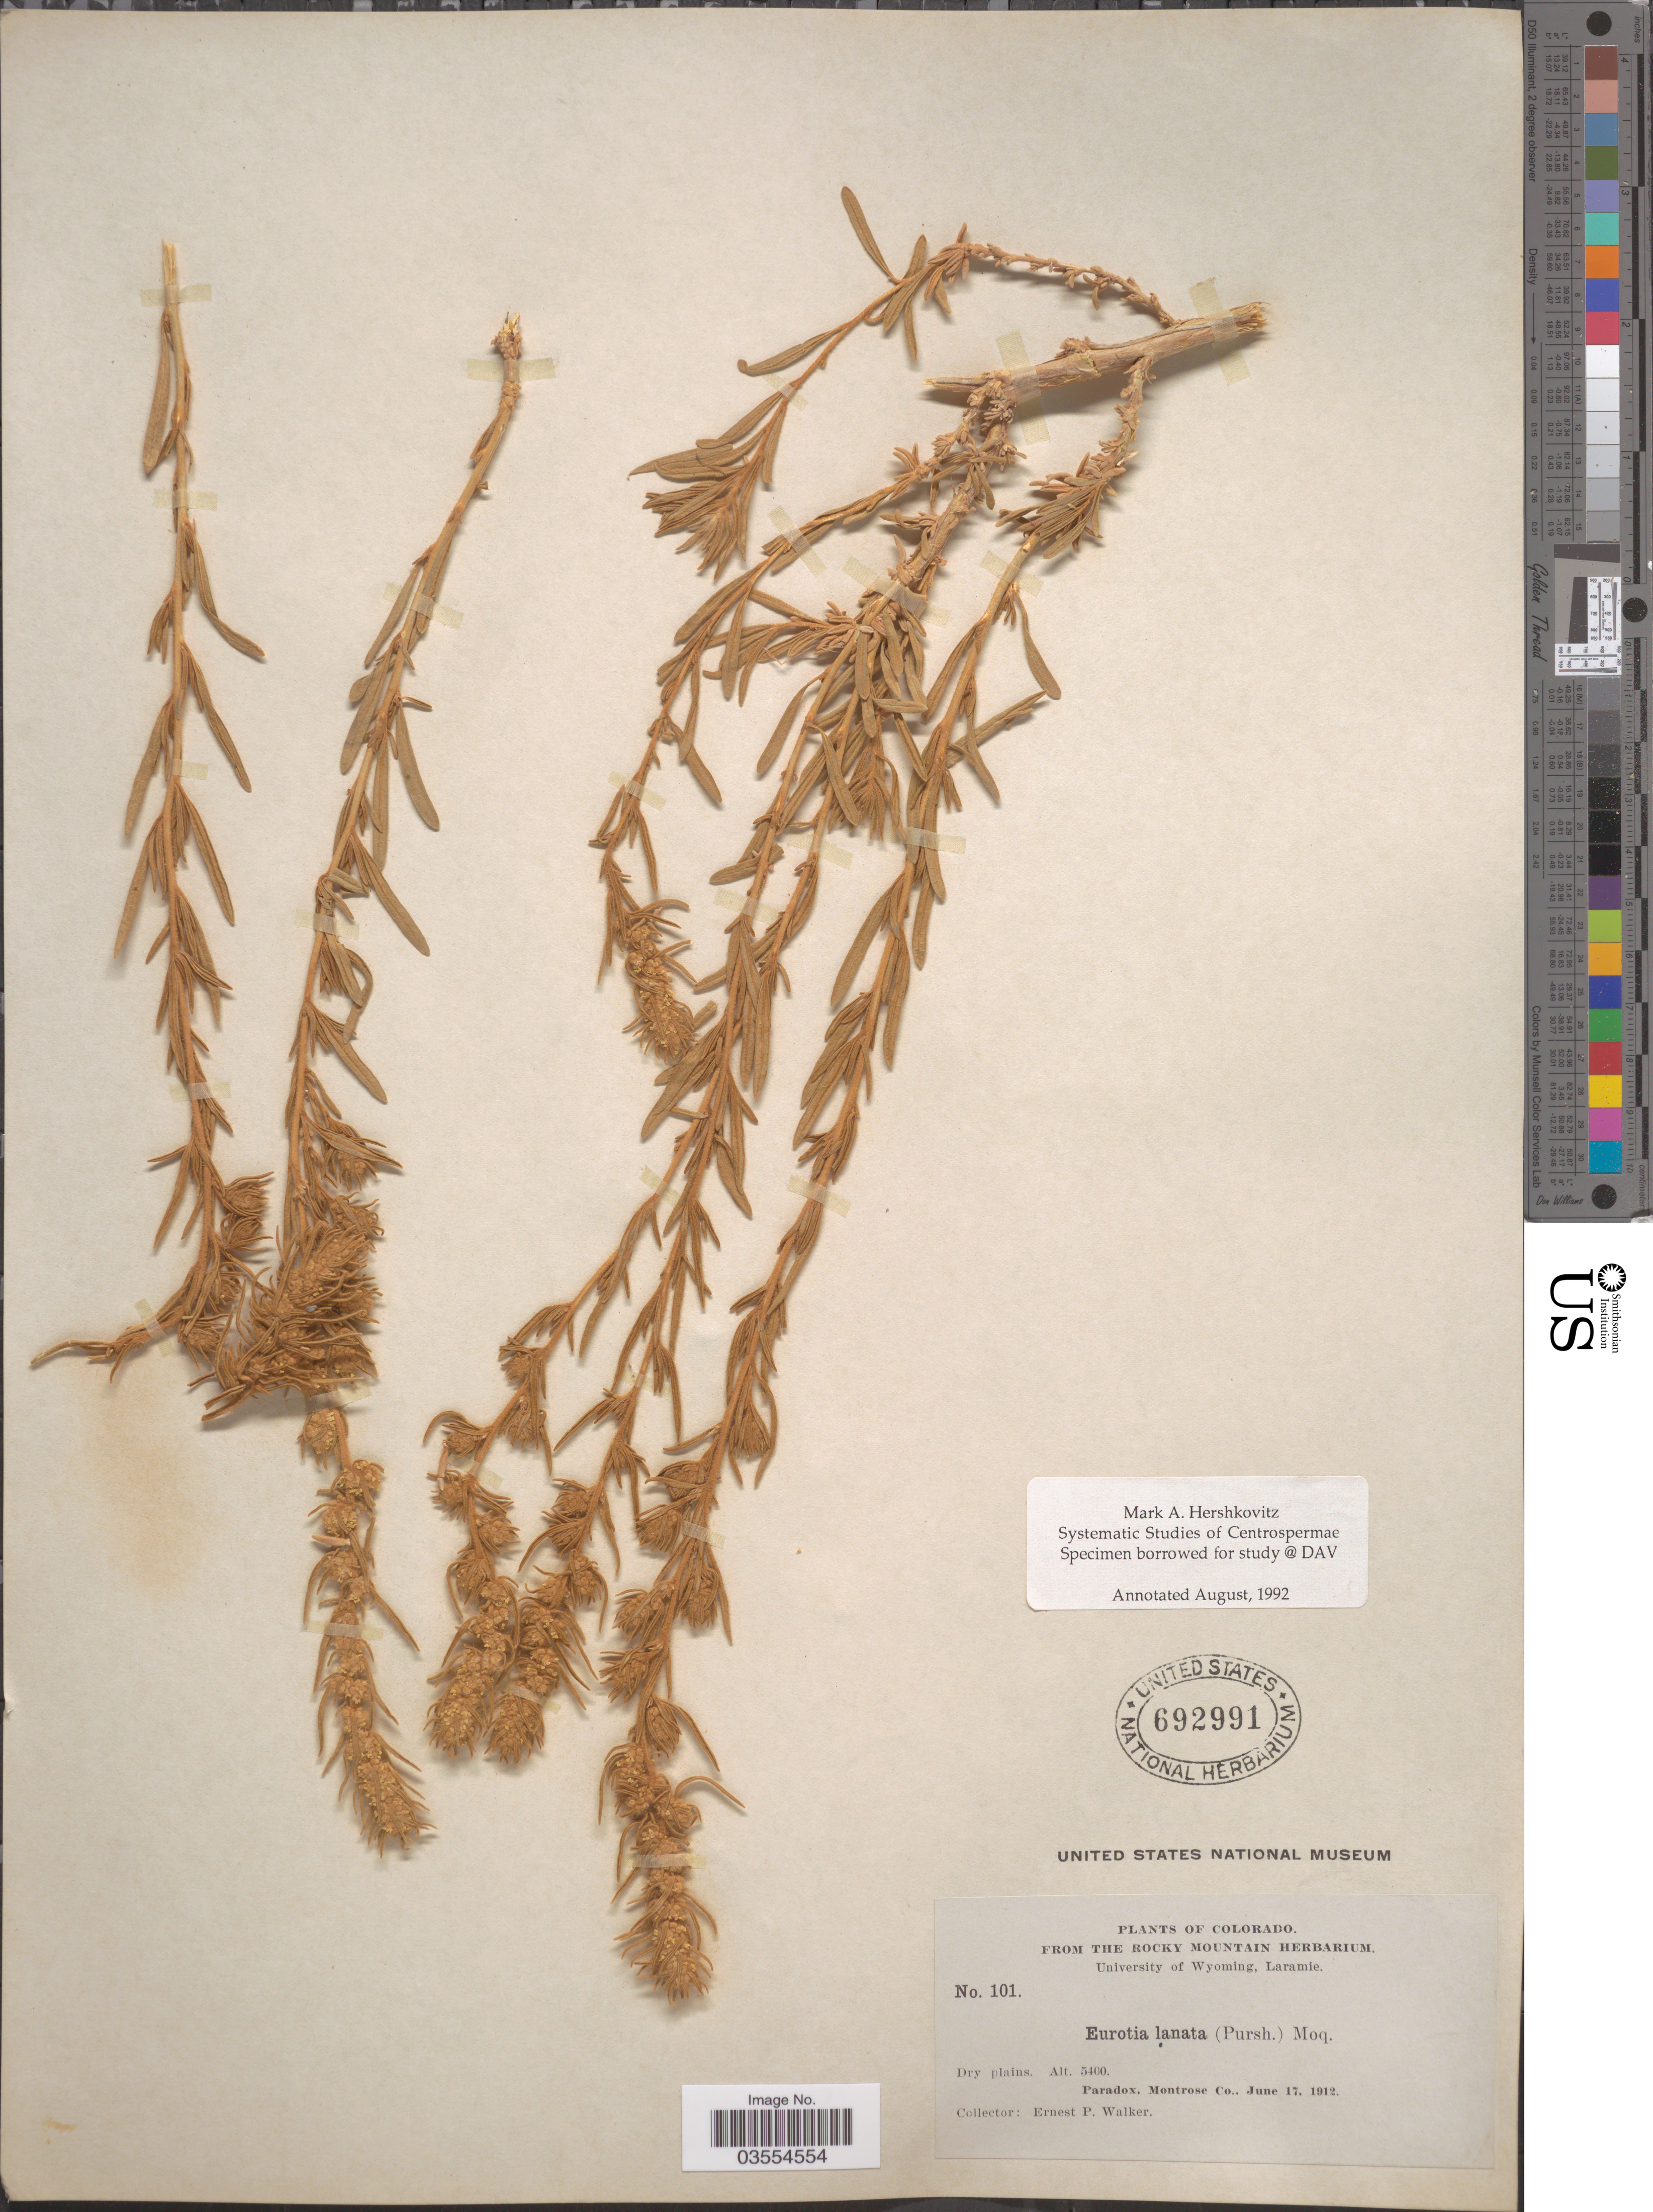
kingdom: Plantae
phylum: Tracheophyta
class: Magnoliopsida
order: Caryophyllales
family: Amaranthaceae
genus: Krascheninnikovia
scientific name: Krascheninnikovia lanata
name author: (Pursh) A. Meeuse & A.Smit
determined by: U.S. National Herbarium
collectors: E. P. Walker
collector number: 101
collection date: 1912-06-17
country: United States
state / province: Colorado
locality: Paradox, Montrose Co.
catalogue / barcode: US 692991